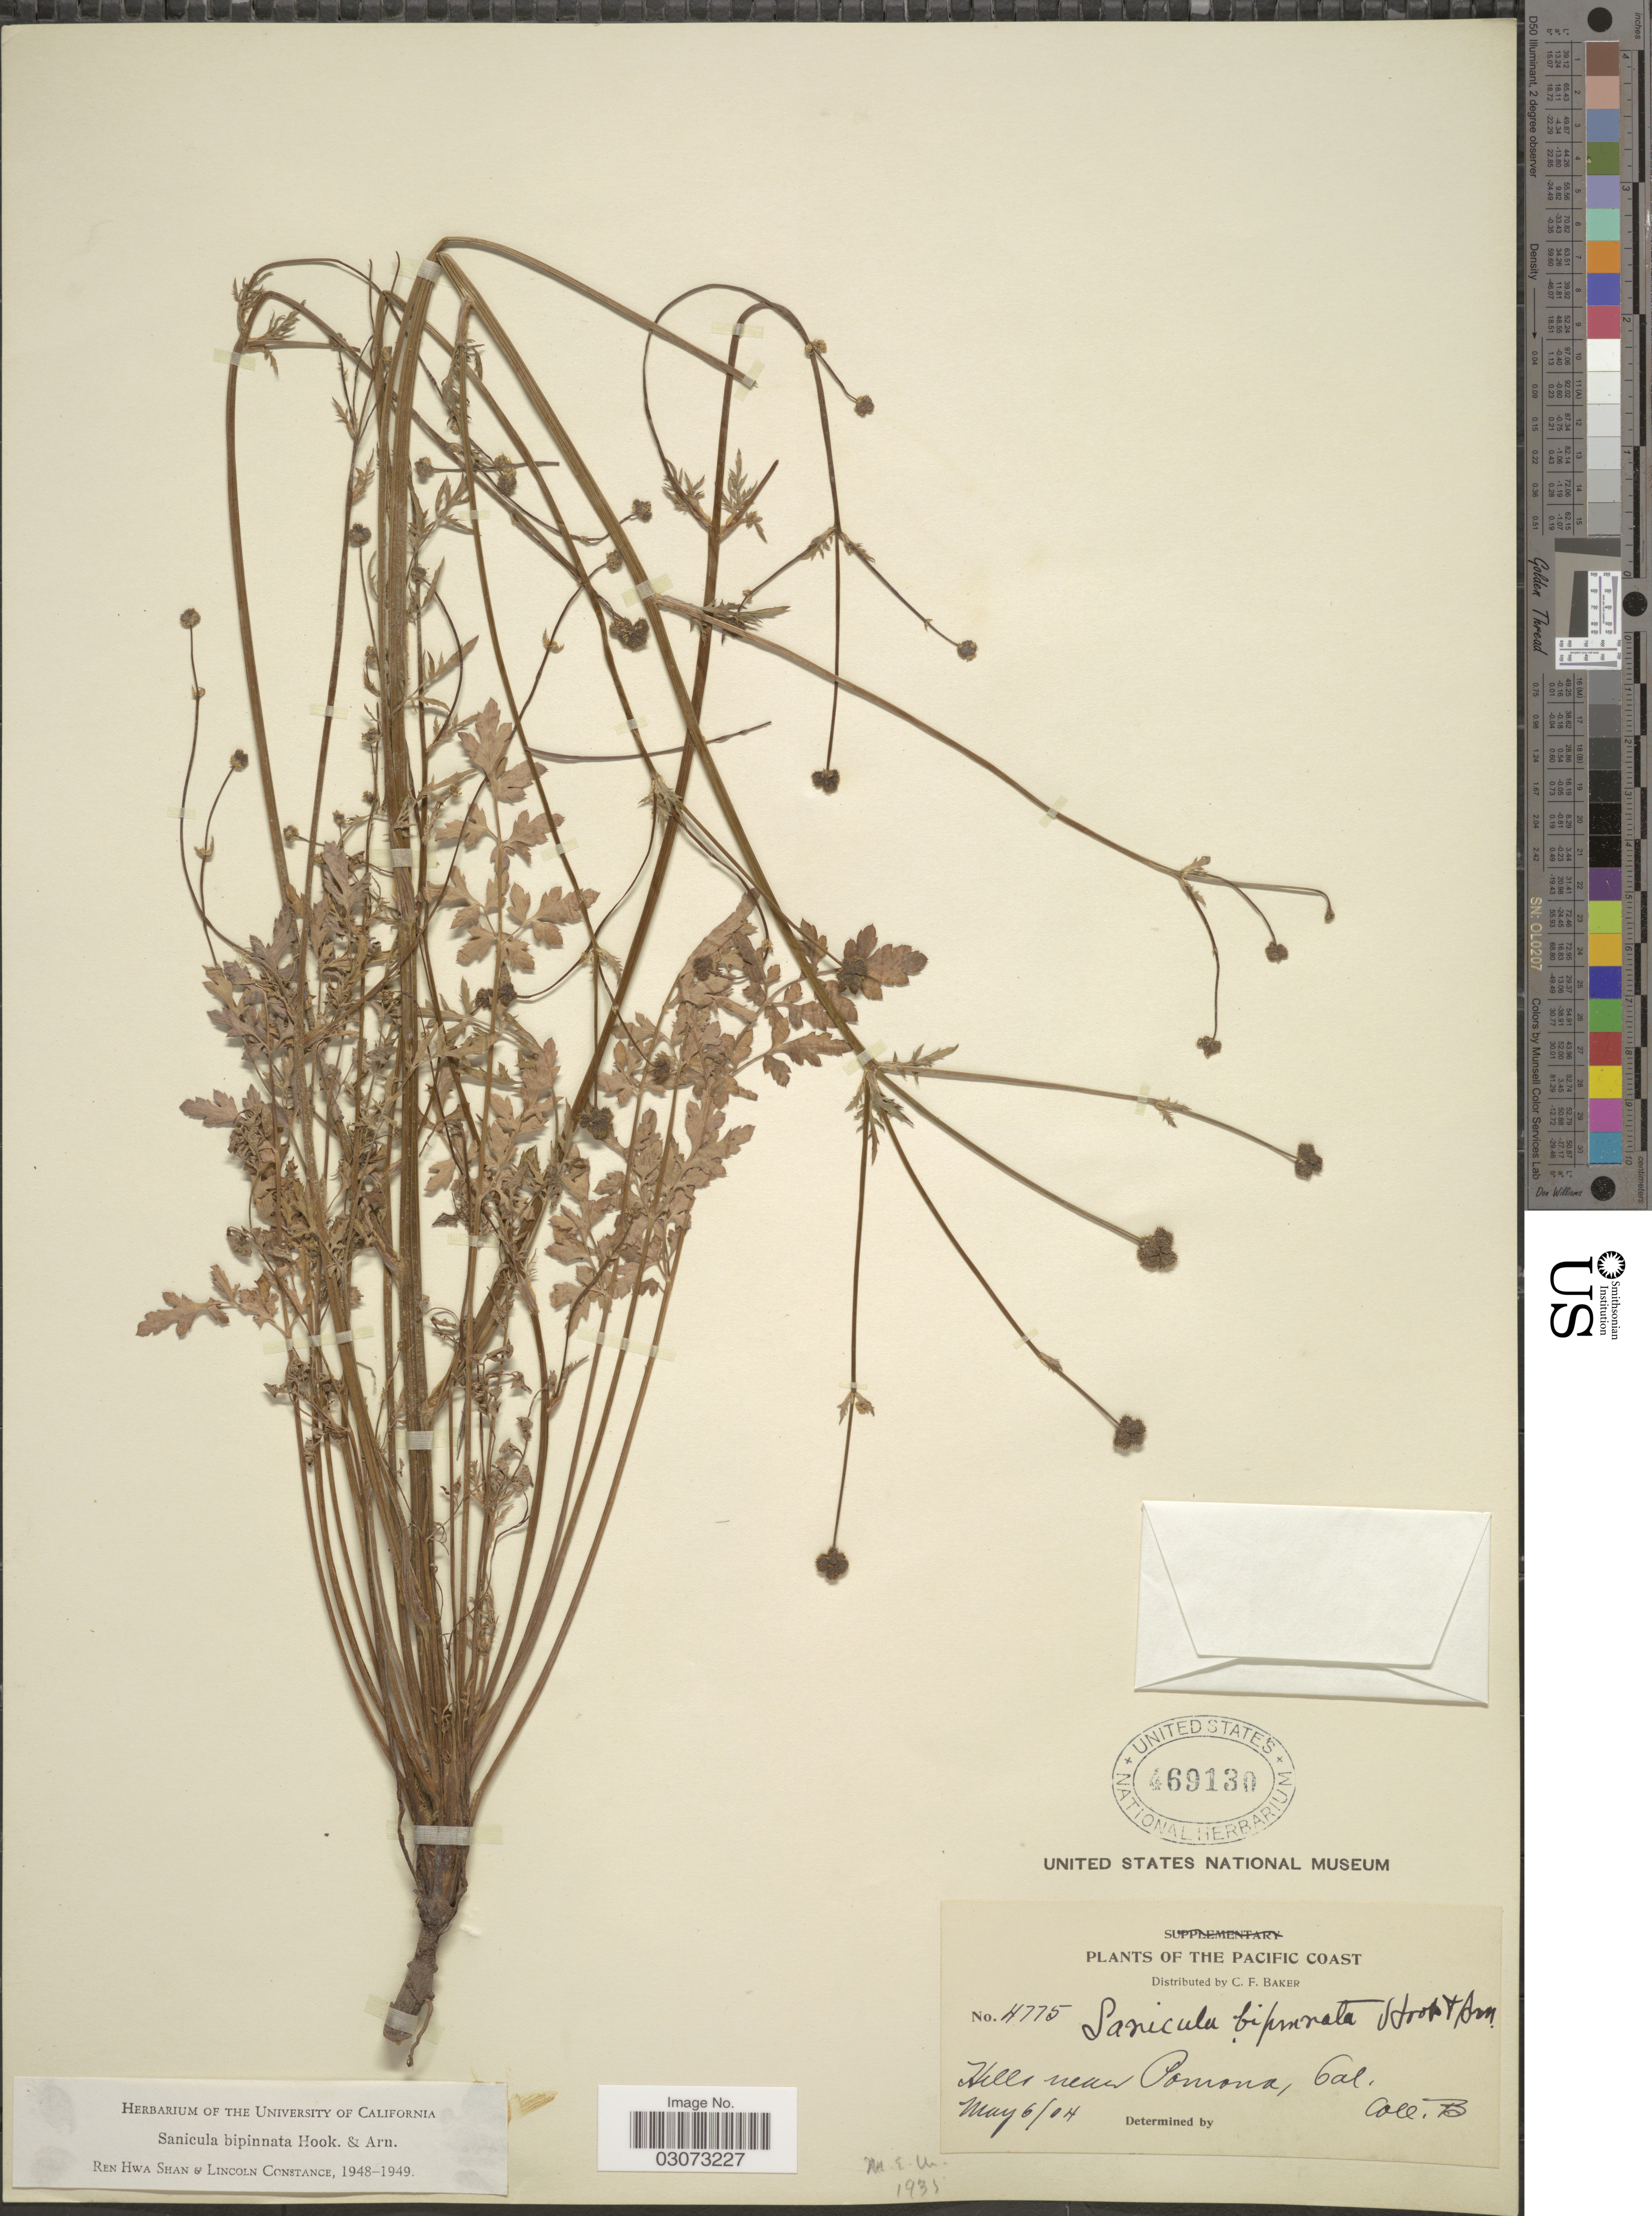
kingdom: Plantae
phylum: Tracheophyta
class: Magnoliopsida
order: Apiales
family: Apiaceae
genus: Sanicula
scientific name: Sanicula bipinnata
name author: Hook. & Arn.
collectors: C. F. Baker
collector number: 4775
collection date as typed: Transcribed d/m/y: 6/5/4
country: United States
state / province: California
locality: Pacific Coast. Hills near Pomona.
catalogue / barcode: US 469130